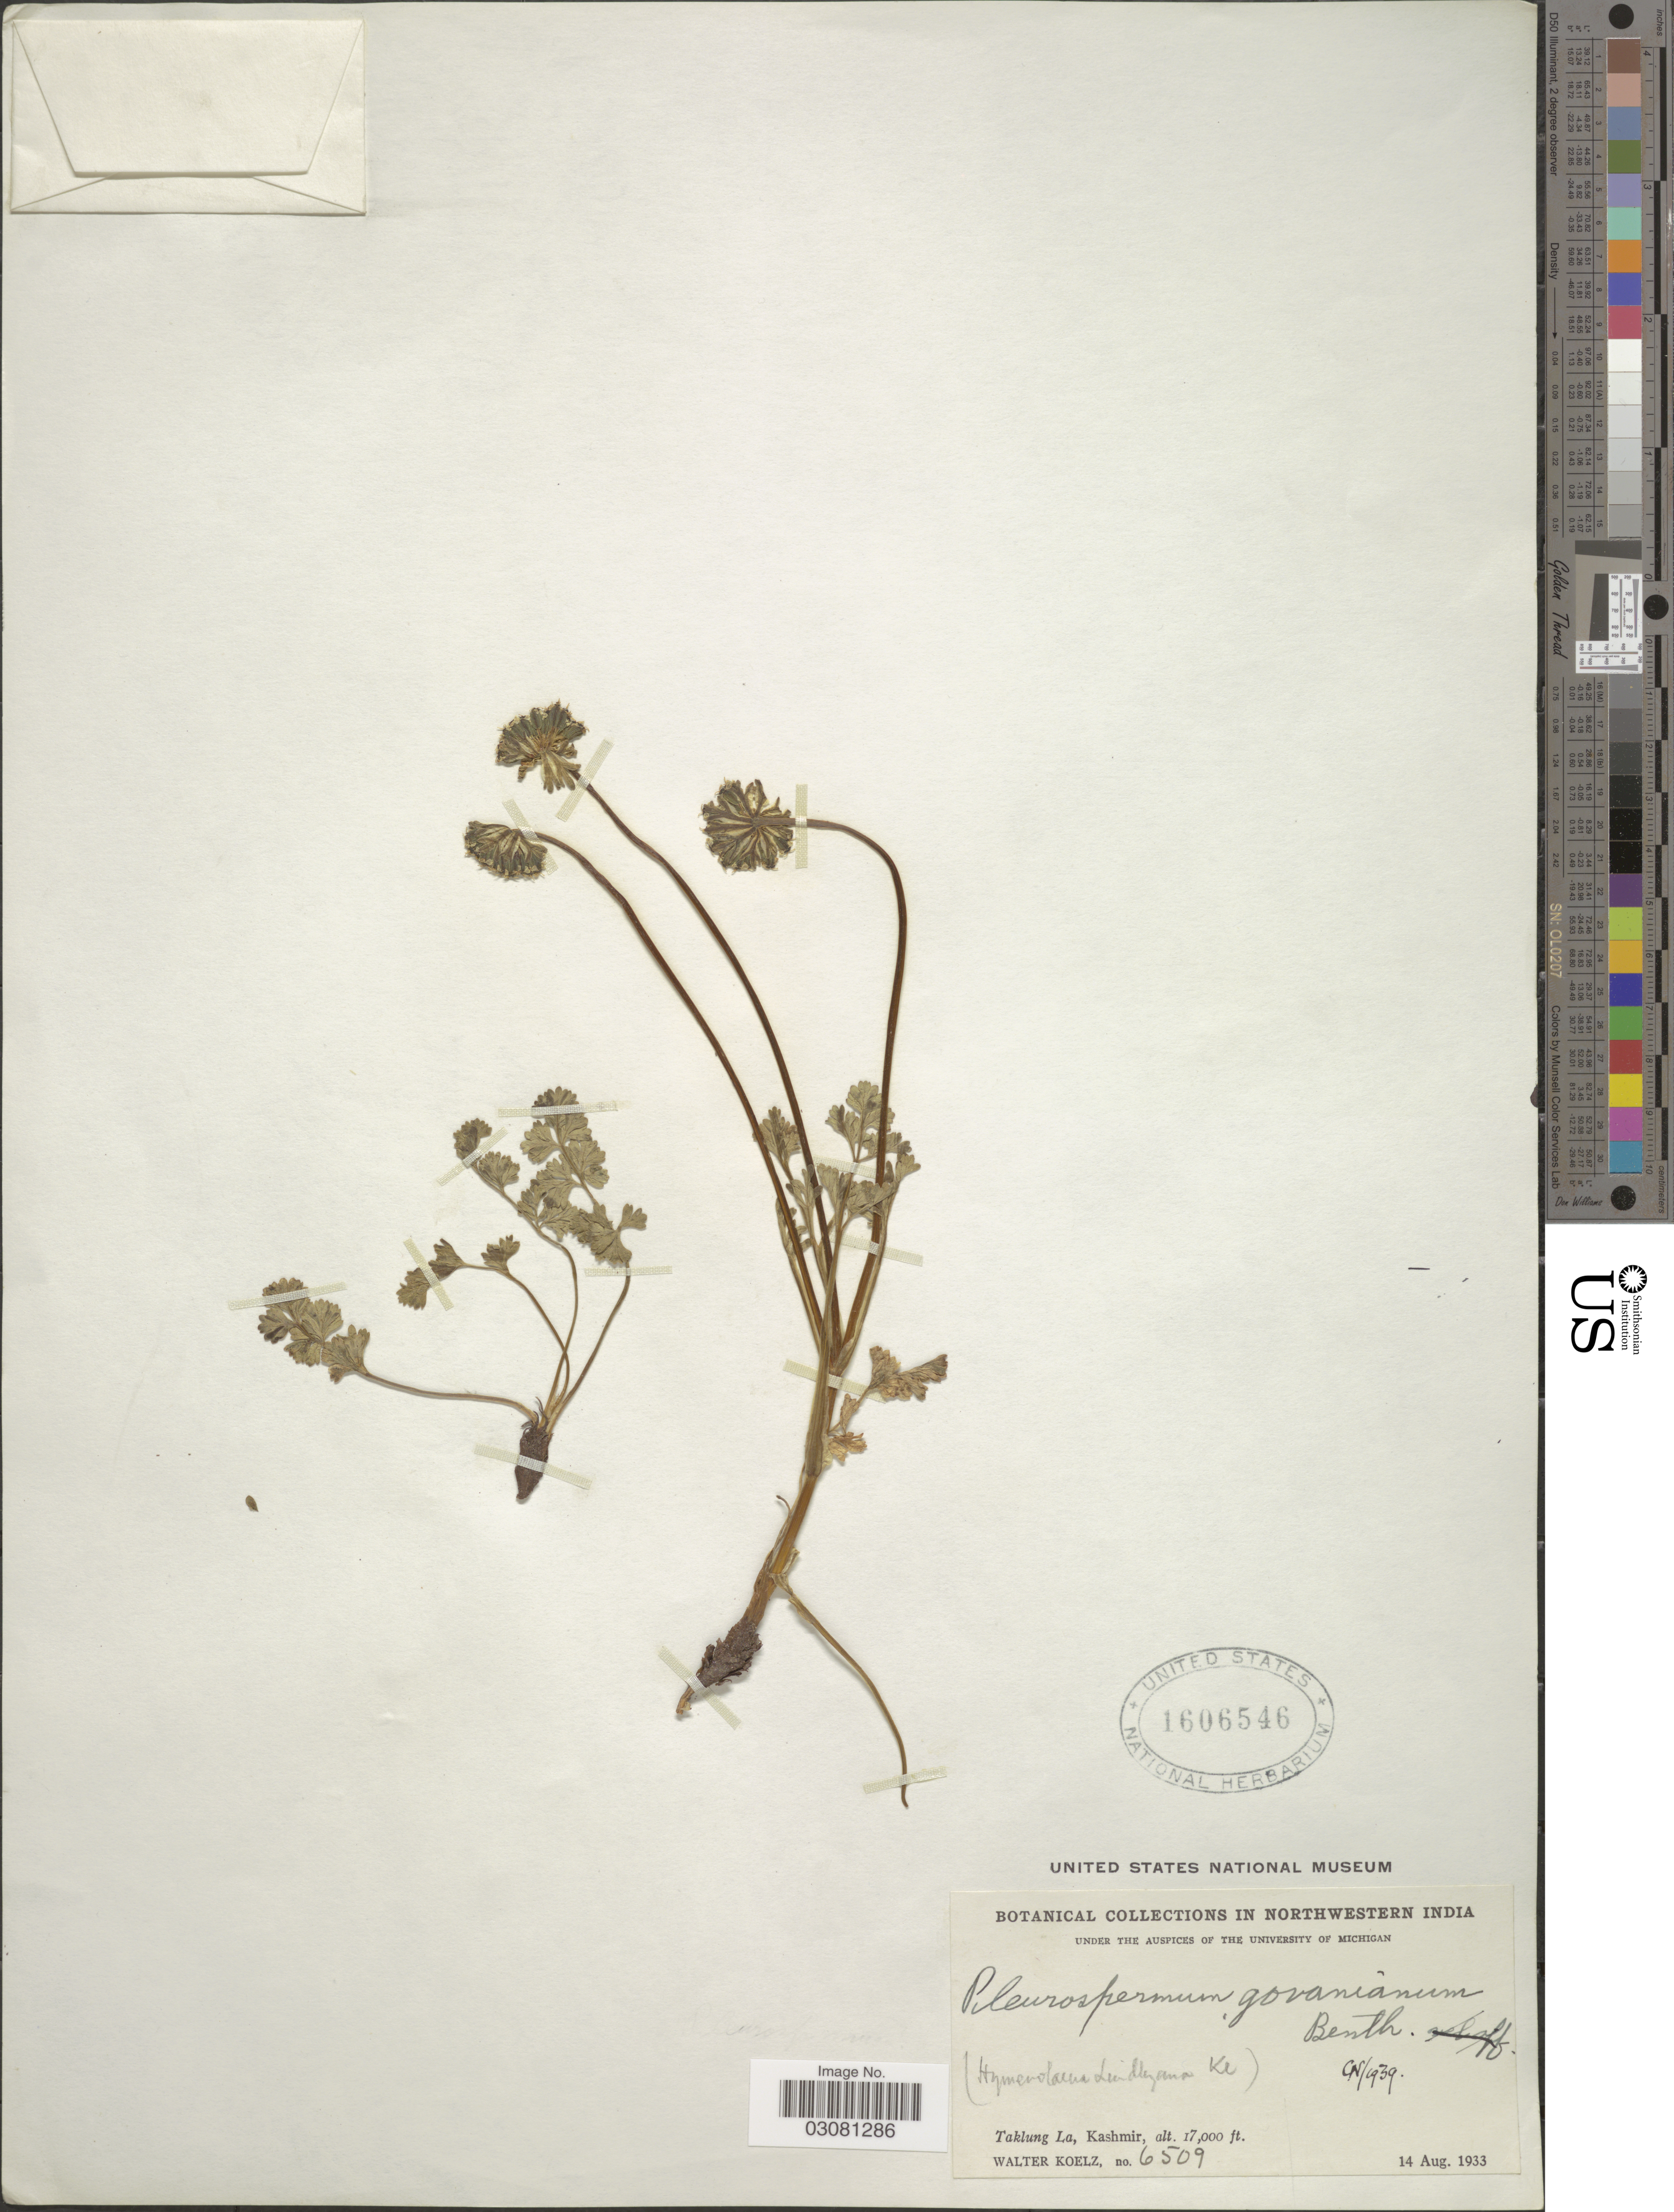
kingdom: Plantae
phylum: Tracheophyta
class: Magnoliopsida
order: Apiales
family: Apiaceae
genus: Pleurospermum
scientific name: Pleurospermum stellatum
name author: (D. Don) Benth. ex C.B. Clarke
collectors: W. N. Koelz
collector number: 6509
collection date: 1933-08-14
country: India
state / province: Jammu and Kashmir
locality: Northwestern India. Taklung La, Kashmir.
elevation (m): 5182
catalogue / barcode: US 1606546